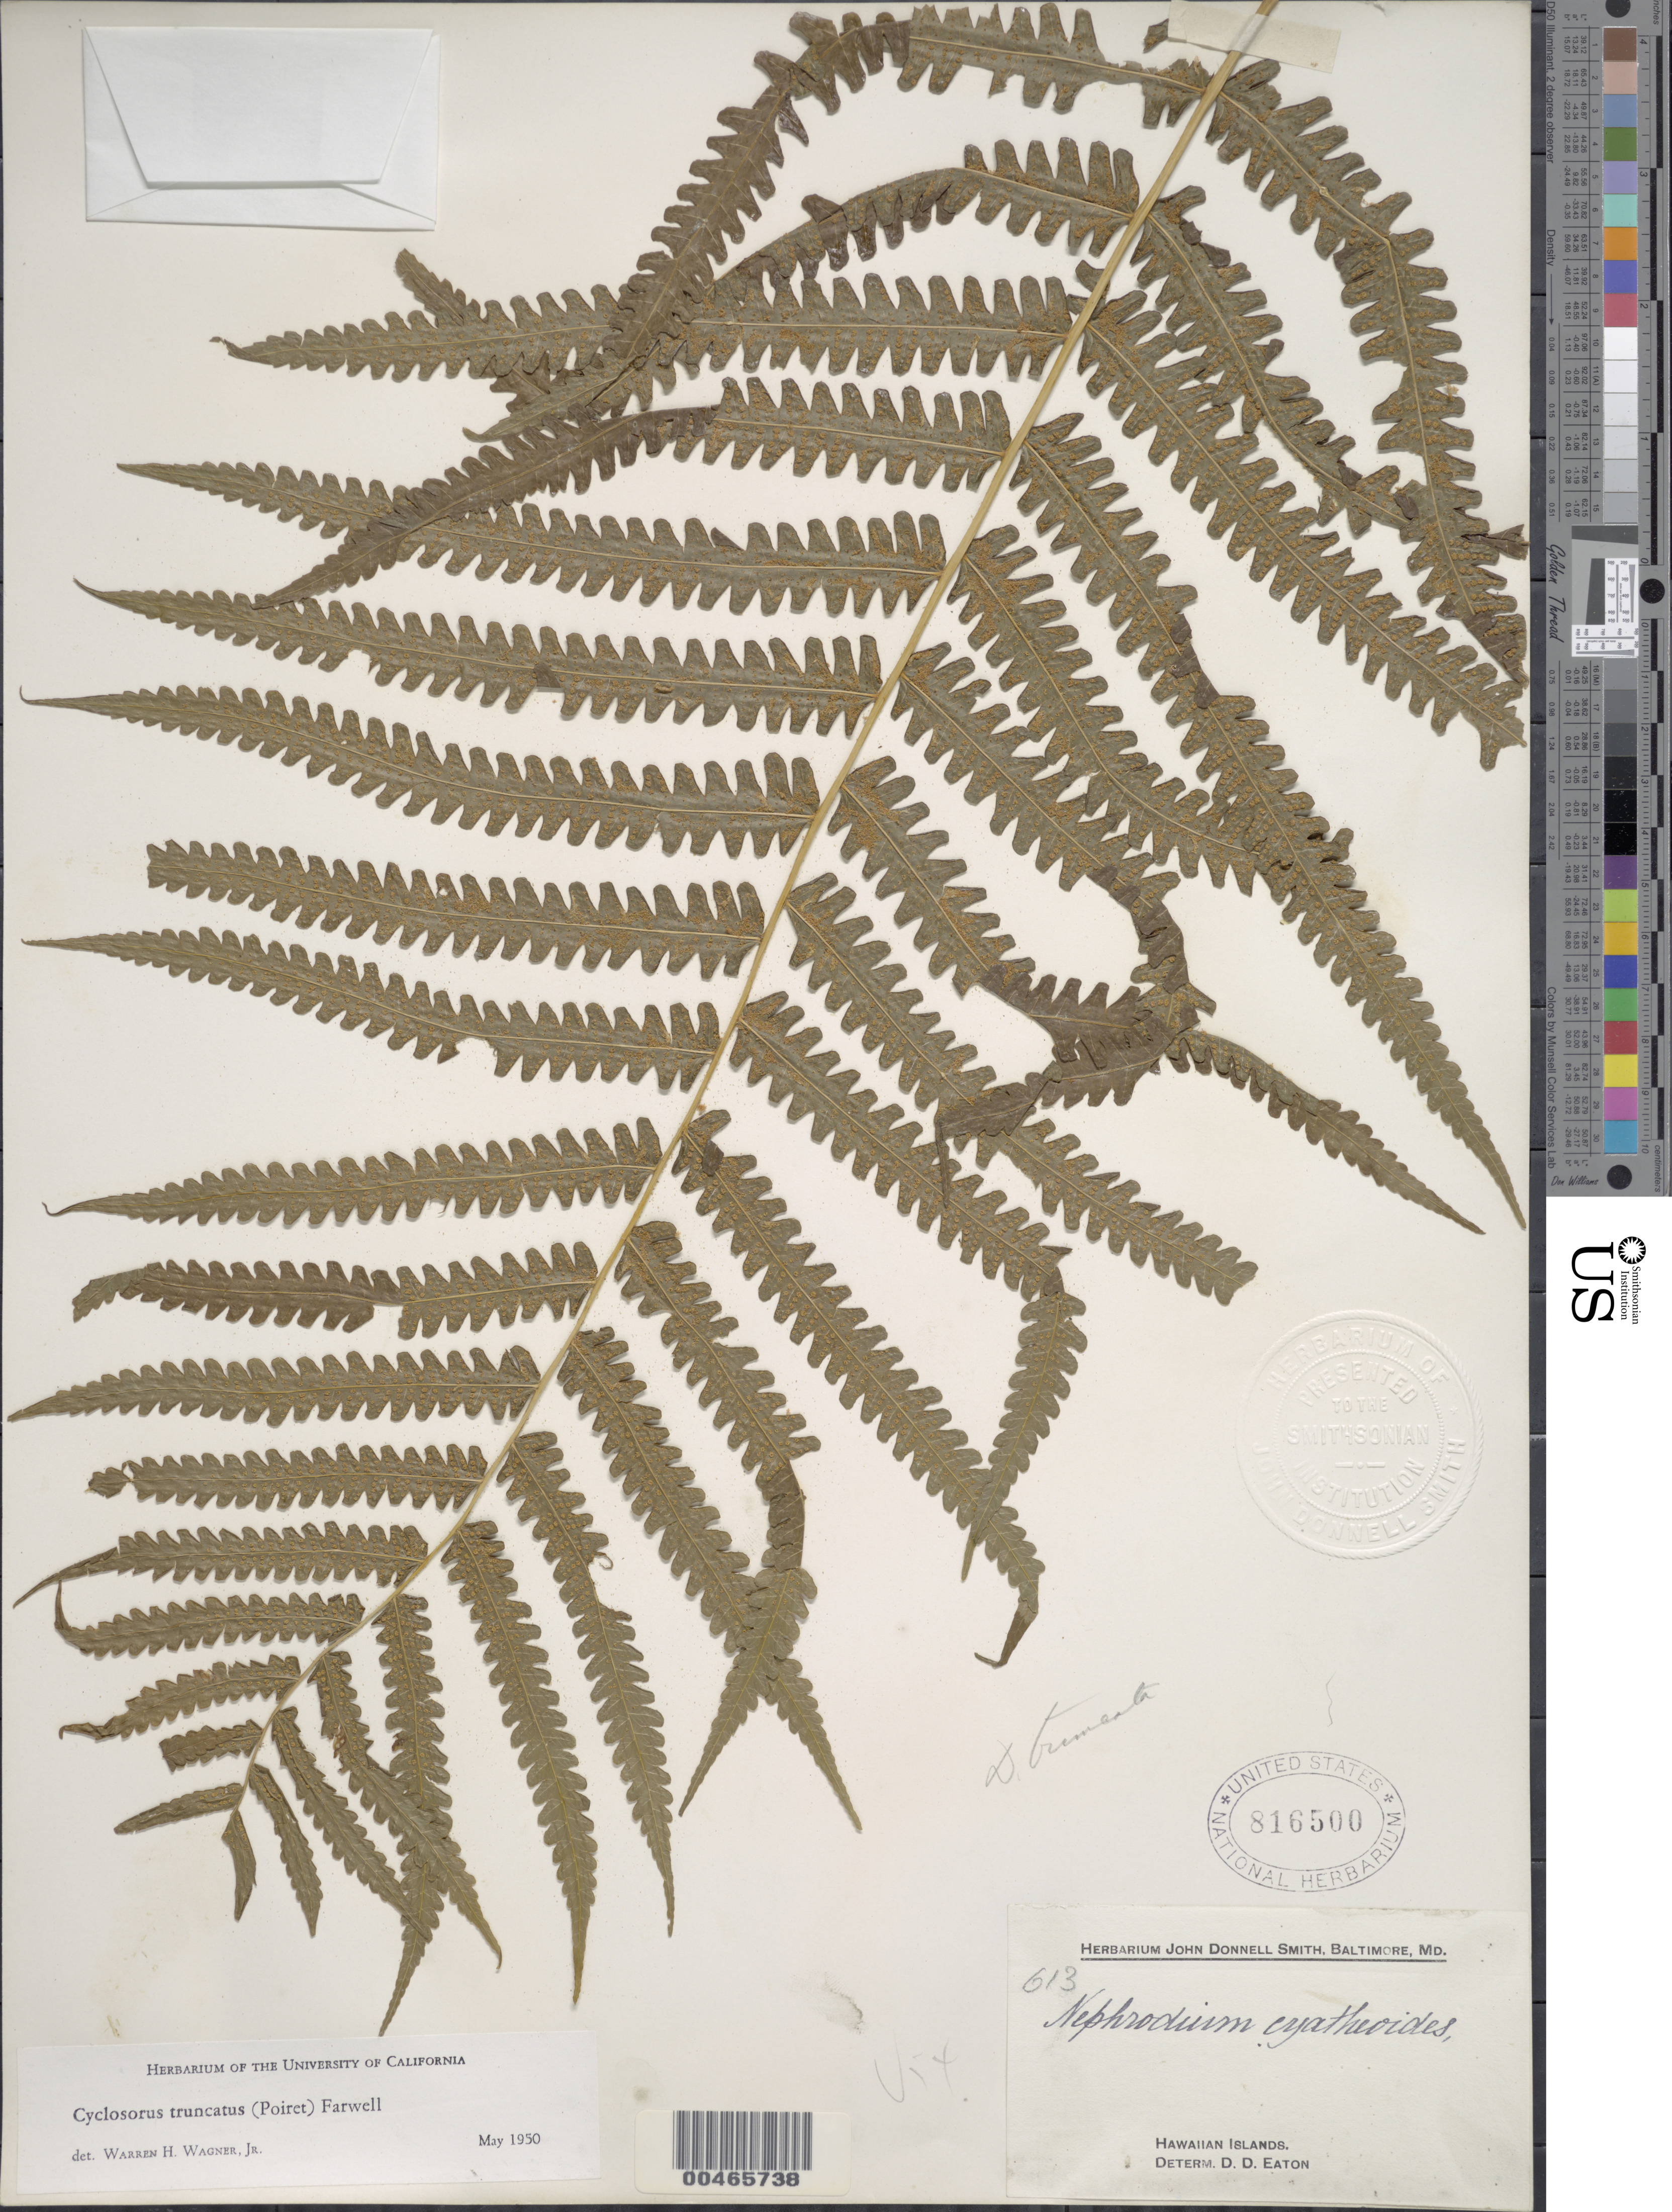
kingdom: Plantae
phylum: Tracheophyta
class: Polypodiopsida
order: Polypodiales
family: Thelypteridaceae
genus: Pneumatopteris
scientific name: Pneumatopteris truncata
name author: (Poir.) Holttum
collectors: J. Donnell Smith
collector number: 613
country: United States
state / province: Hawaii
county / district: Hawaii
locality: Hawaiian Islands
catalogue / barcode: US 816500